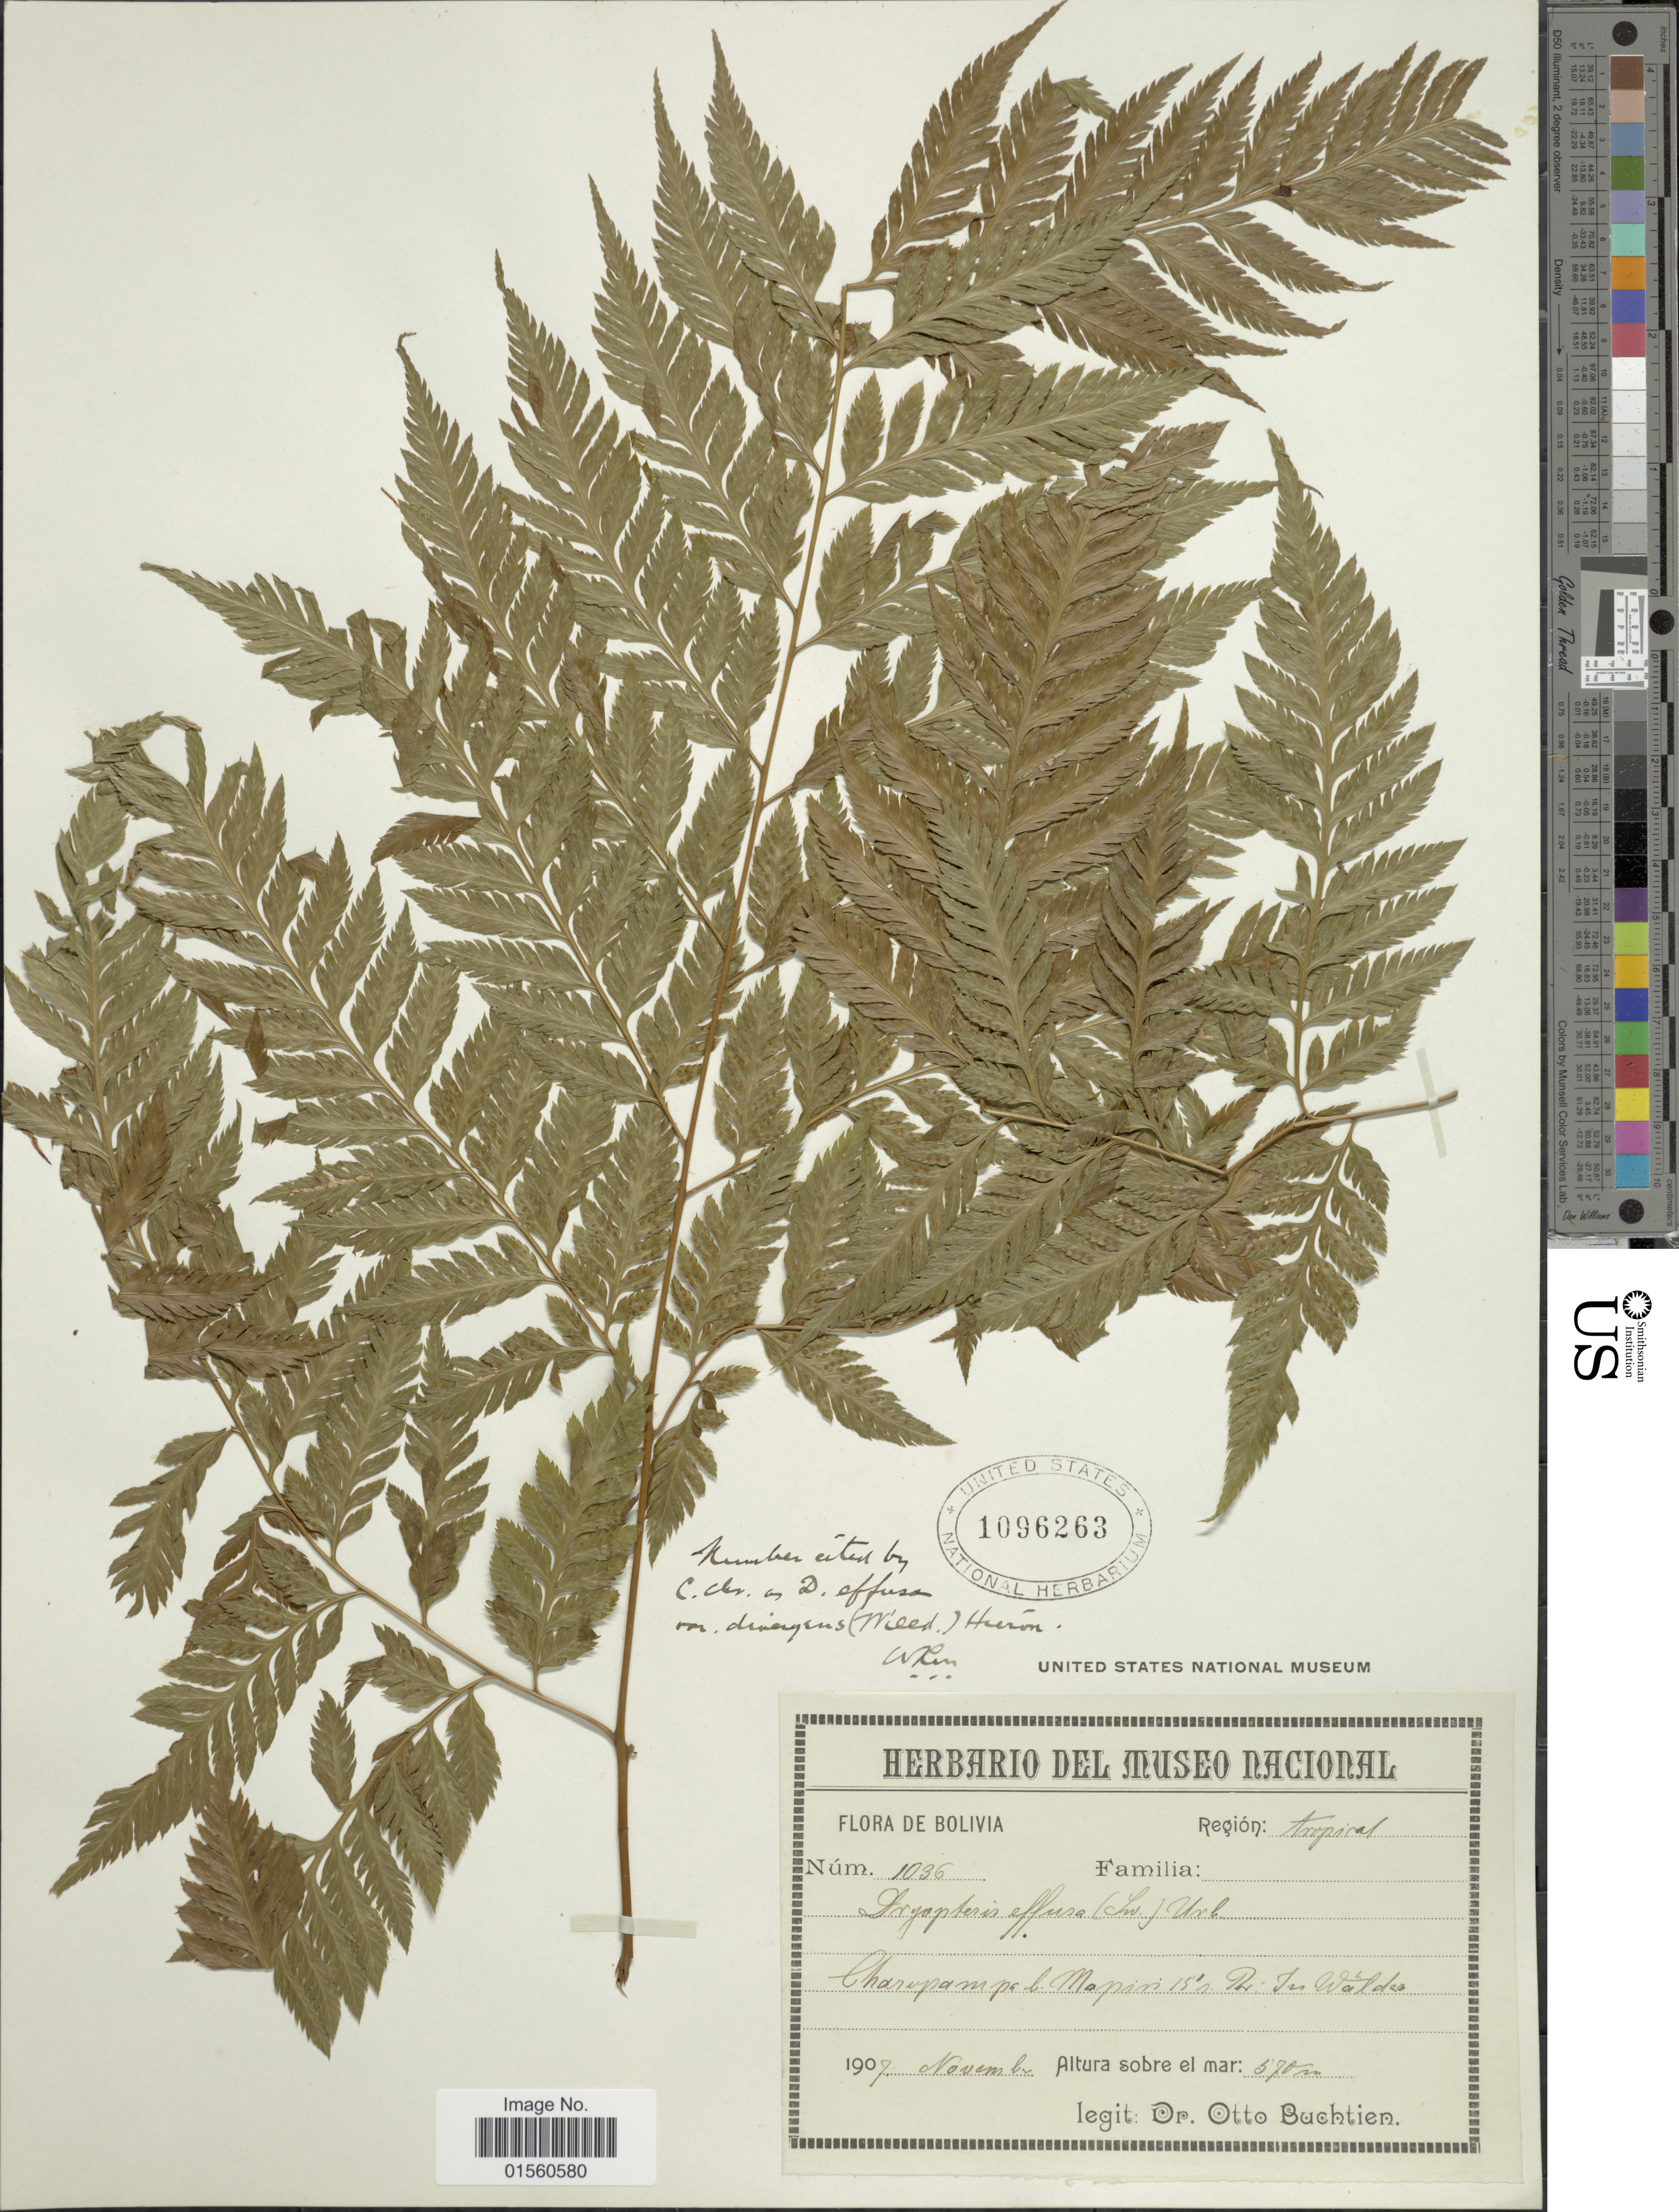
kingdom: Plantae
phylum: Tracheophyta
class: Polypodiopsida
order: Polypodiales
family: Dryopteridaceae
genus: Parapolystichum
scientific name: Parapolystichum effusum var. effusum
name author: (Sw.) Ching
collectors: O. Buchtien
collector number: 1036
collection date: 1907-11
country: Bolivia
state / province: La Paz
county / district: Mapiri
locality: Charopampa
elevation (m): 570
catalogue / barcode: US 1096263